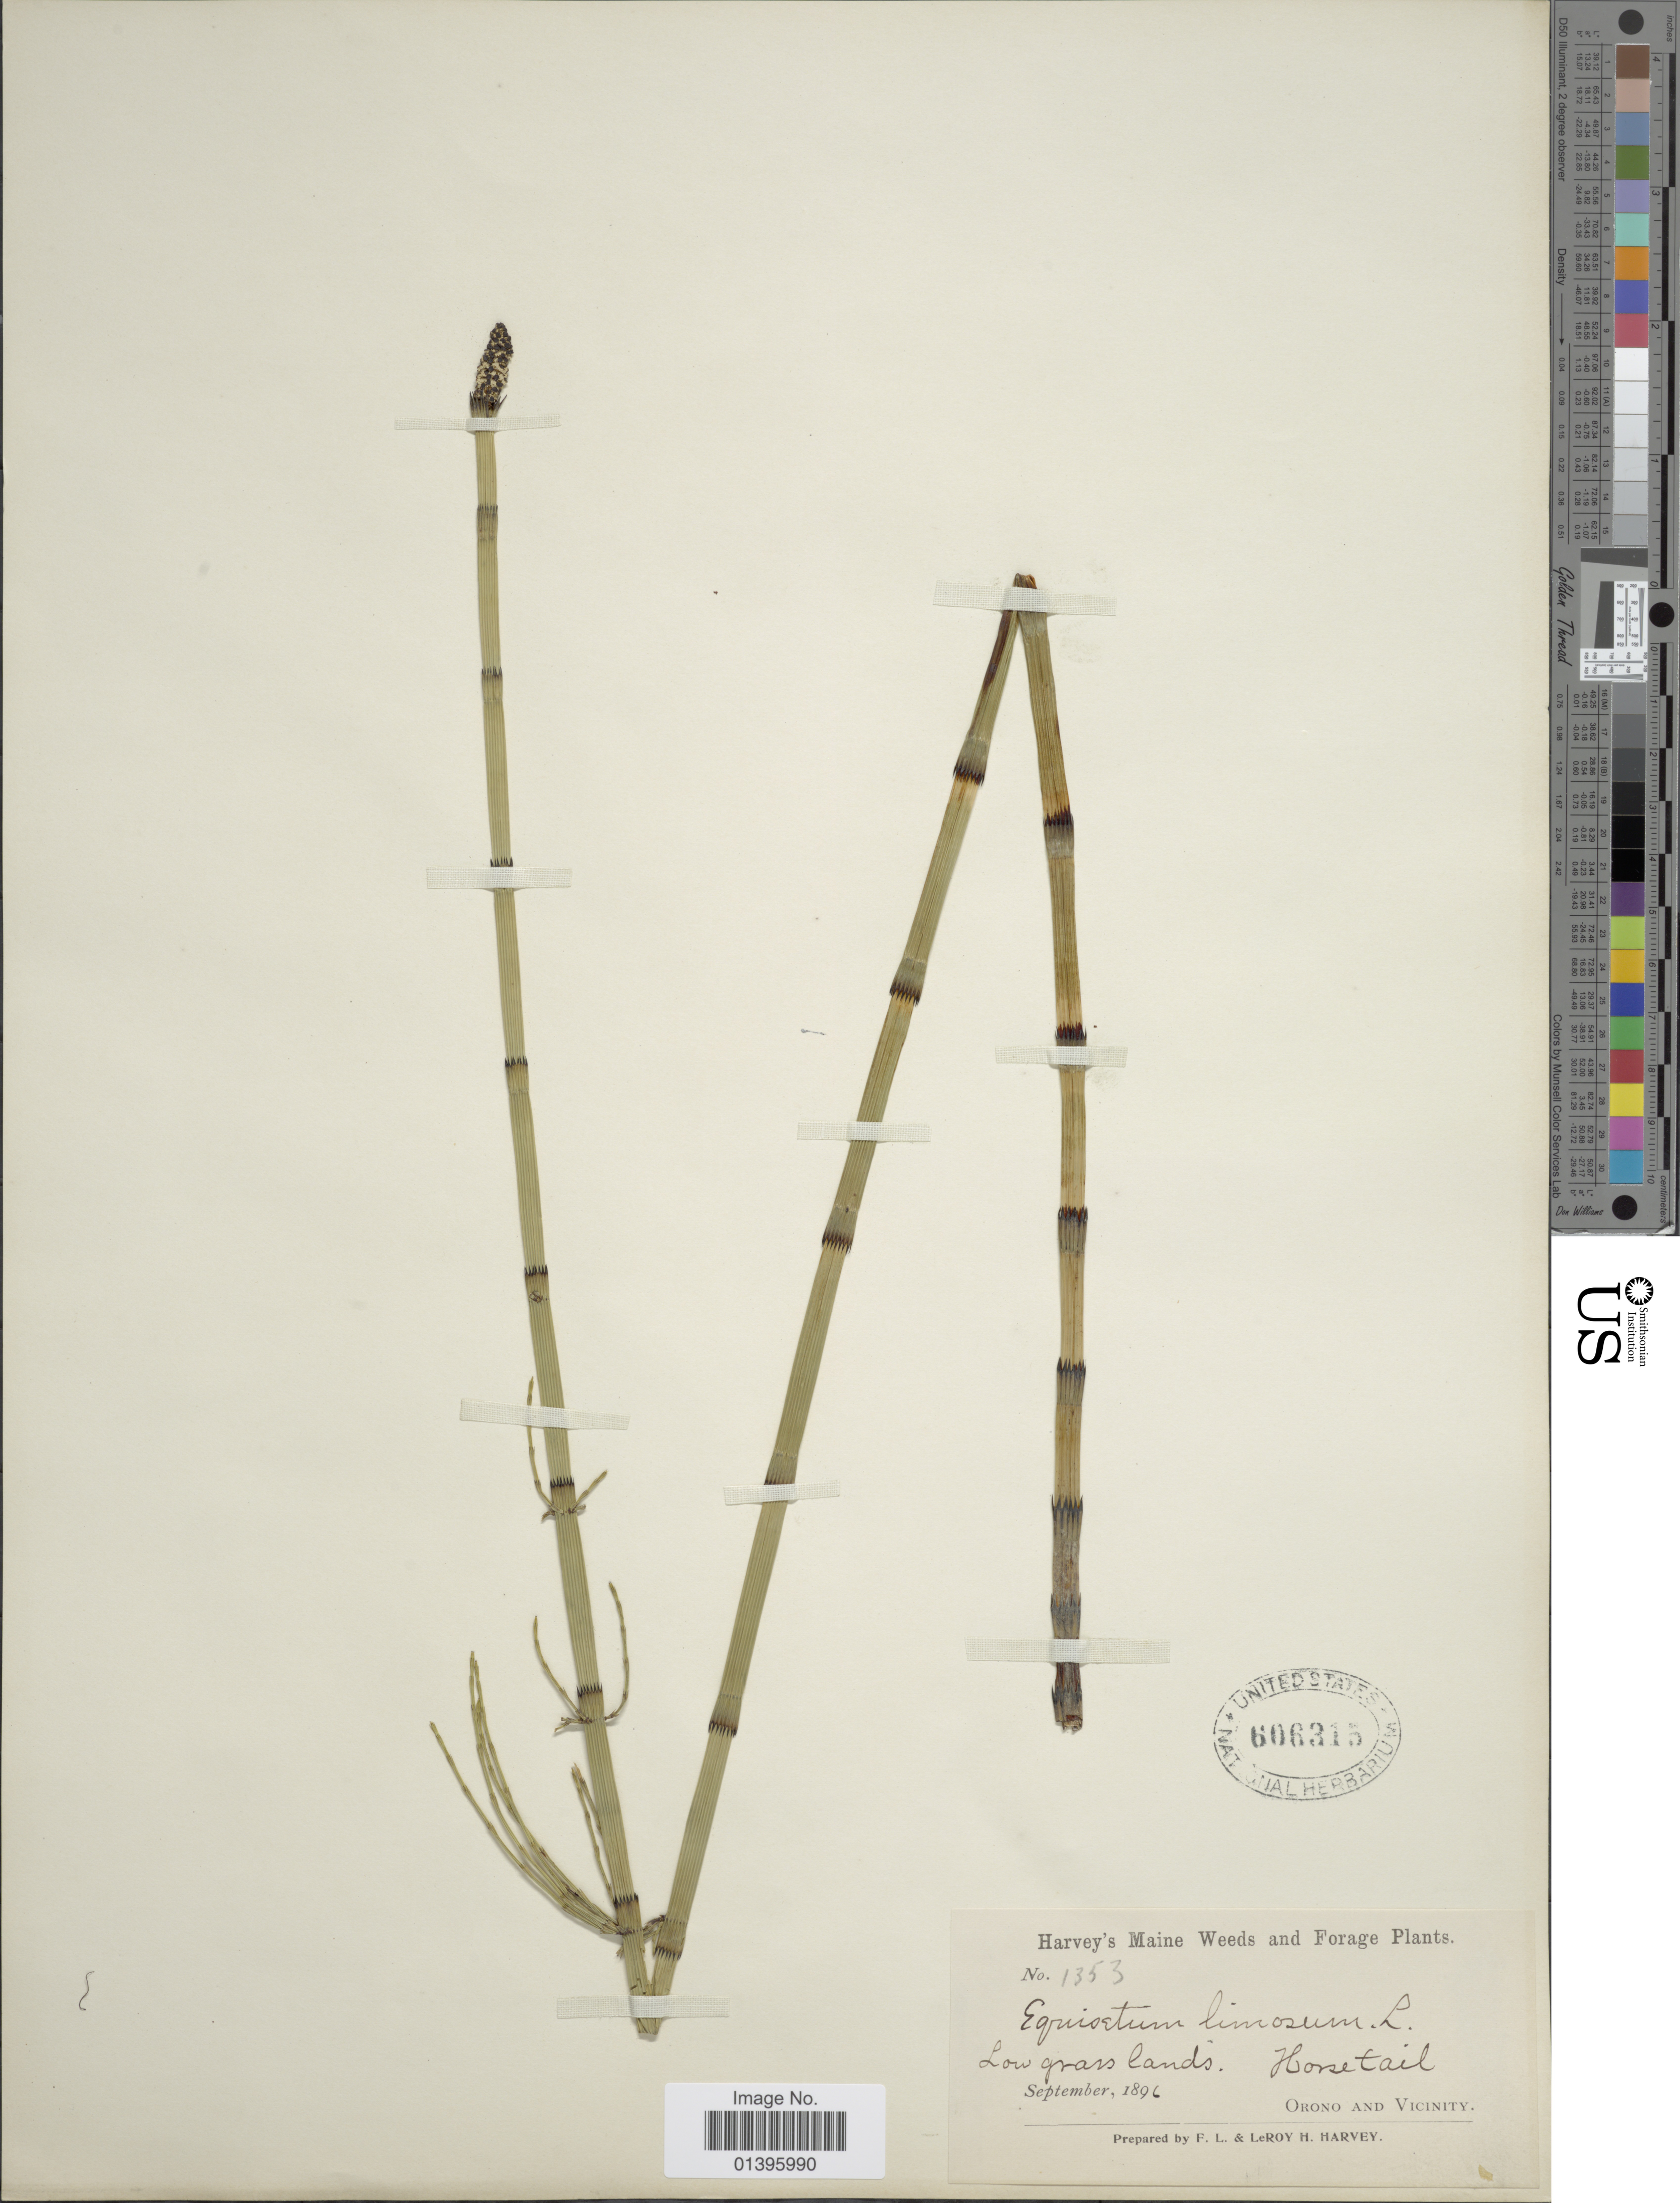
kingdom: Plantae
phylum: Tracheophyta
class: Polypodiopsida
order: Equisetales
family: Equisetaceae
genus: Equisetum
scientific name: Equisetum fluviatile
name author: L.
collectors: F. L. Harvey & L. H. Harvey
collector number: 1353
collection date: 1896-09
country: United States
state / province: Maine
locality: Harvey's Mine Weeds and Forage Plants. Low grasslands. Horse tail, Orono and Vicinity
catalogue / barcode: US 606315